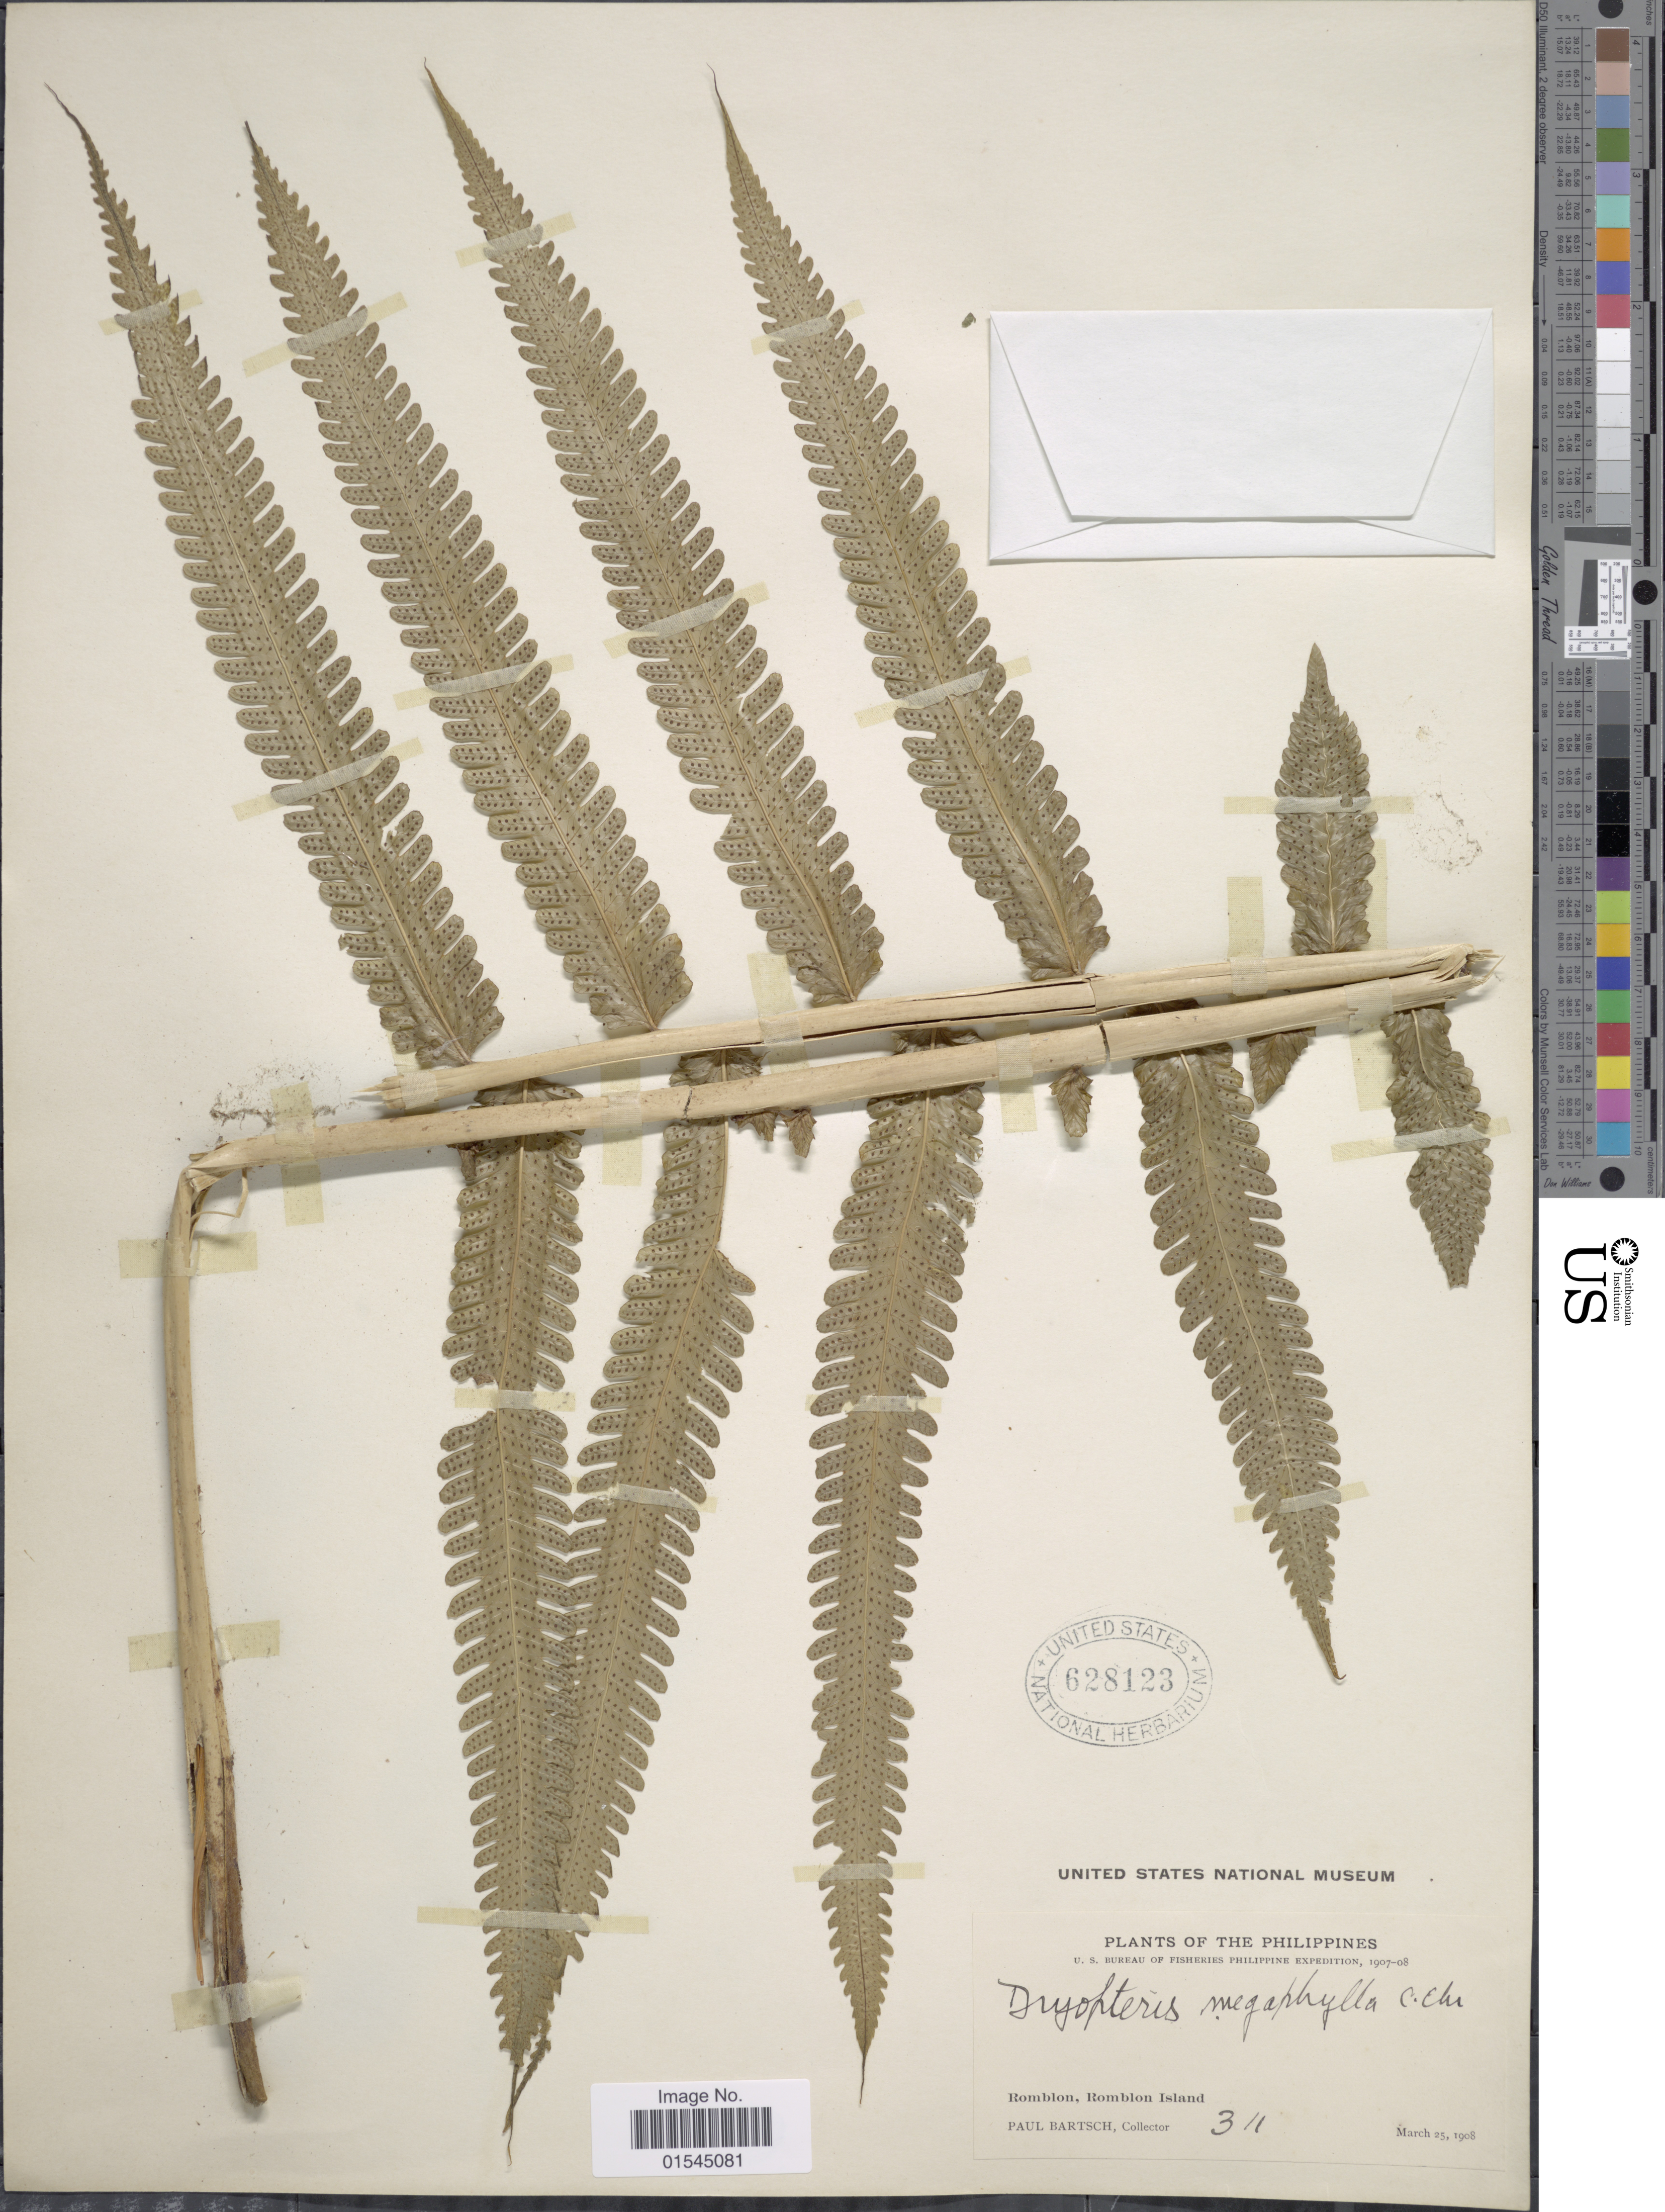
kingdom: Plantae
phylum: Tracheophyta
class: Polypodiopsida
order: Polypodiales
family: Thelypteridaceae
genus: Sphaerostephanos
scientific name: Sphaerostephanos productus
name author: (Kaulf.) Holttum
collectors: P. Bartsch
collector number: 311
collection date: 1908-03-25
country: Philippines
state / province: Mimaropa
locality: Romblon, Romblon Island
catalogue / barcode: US 628123